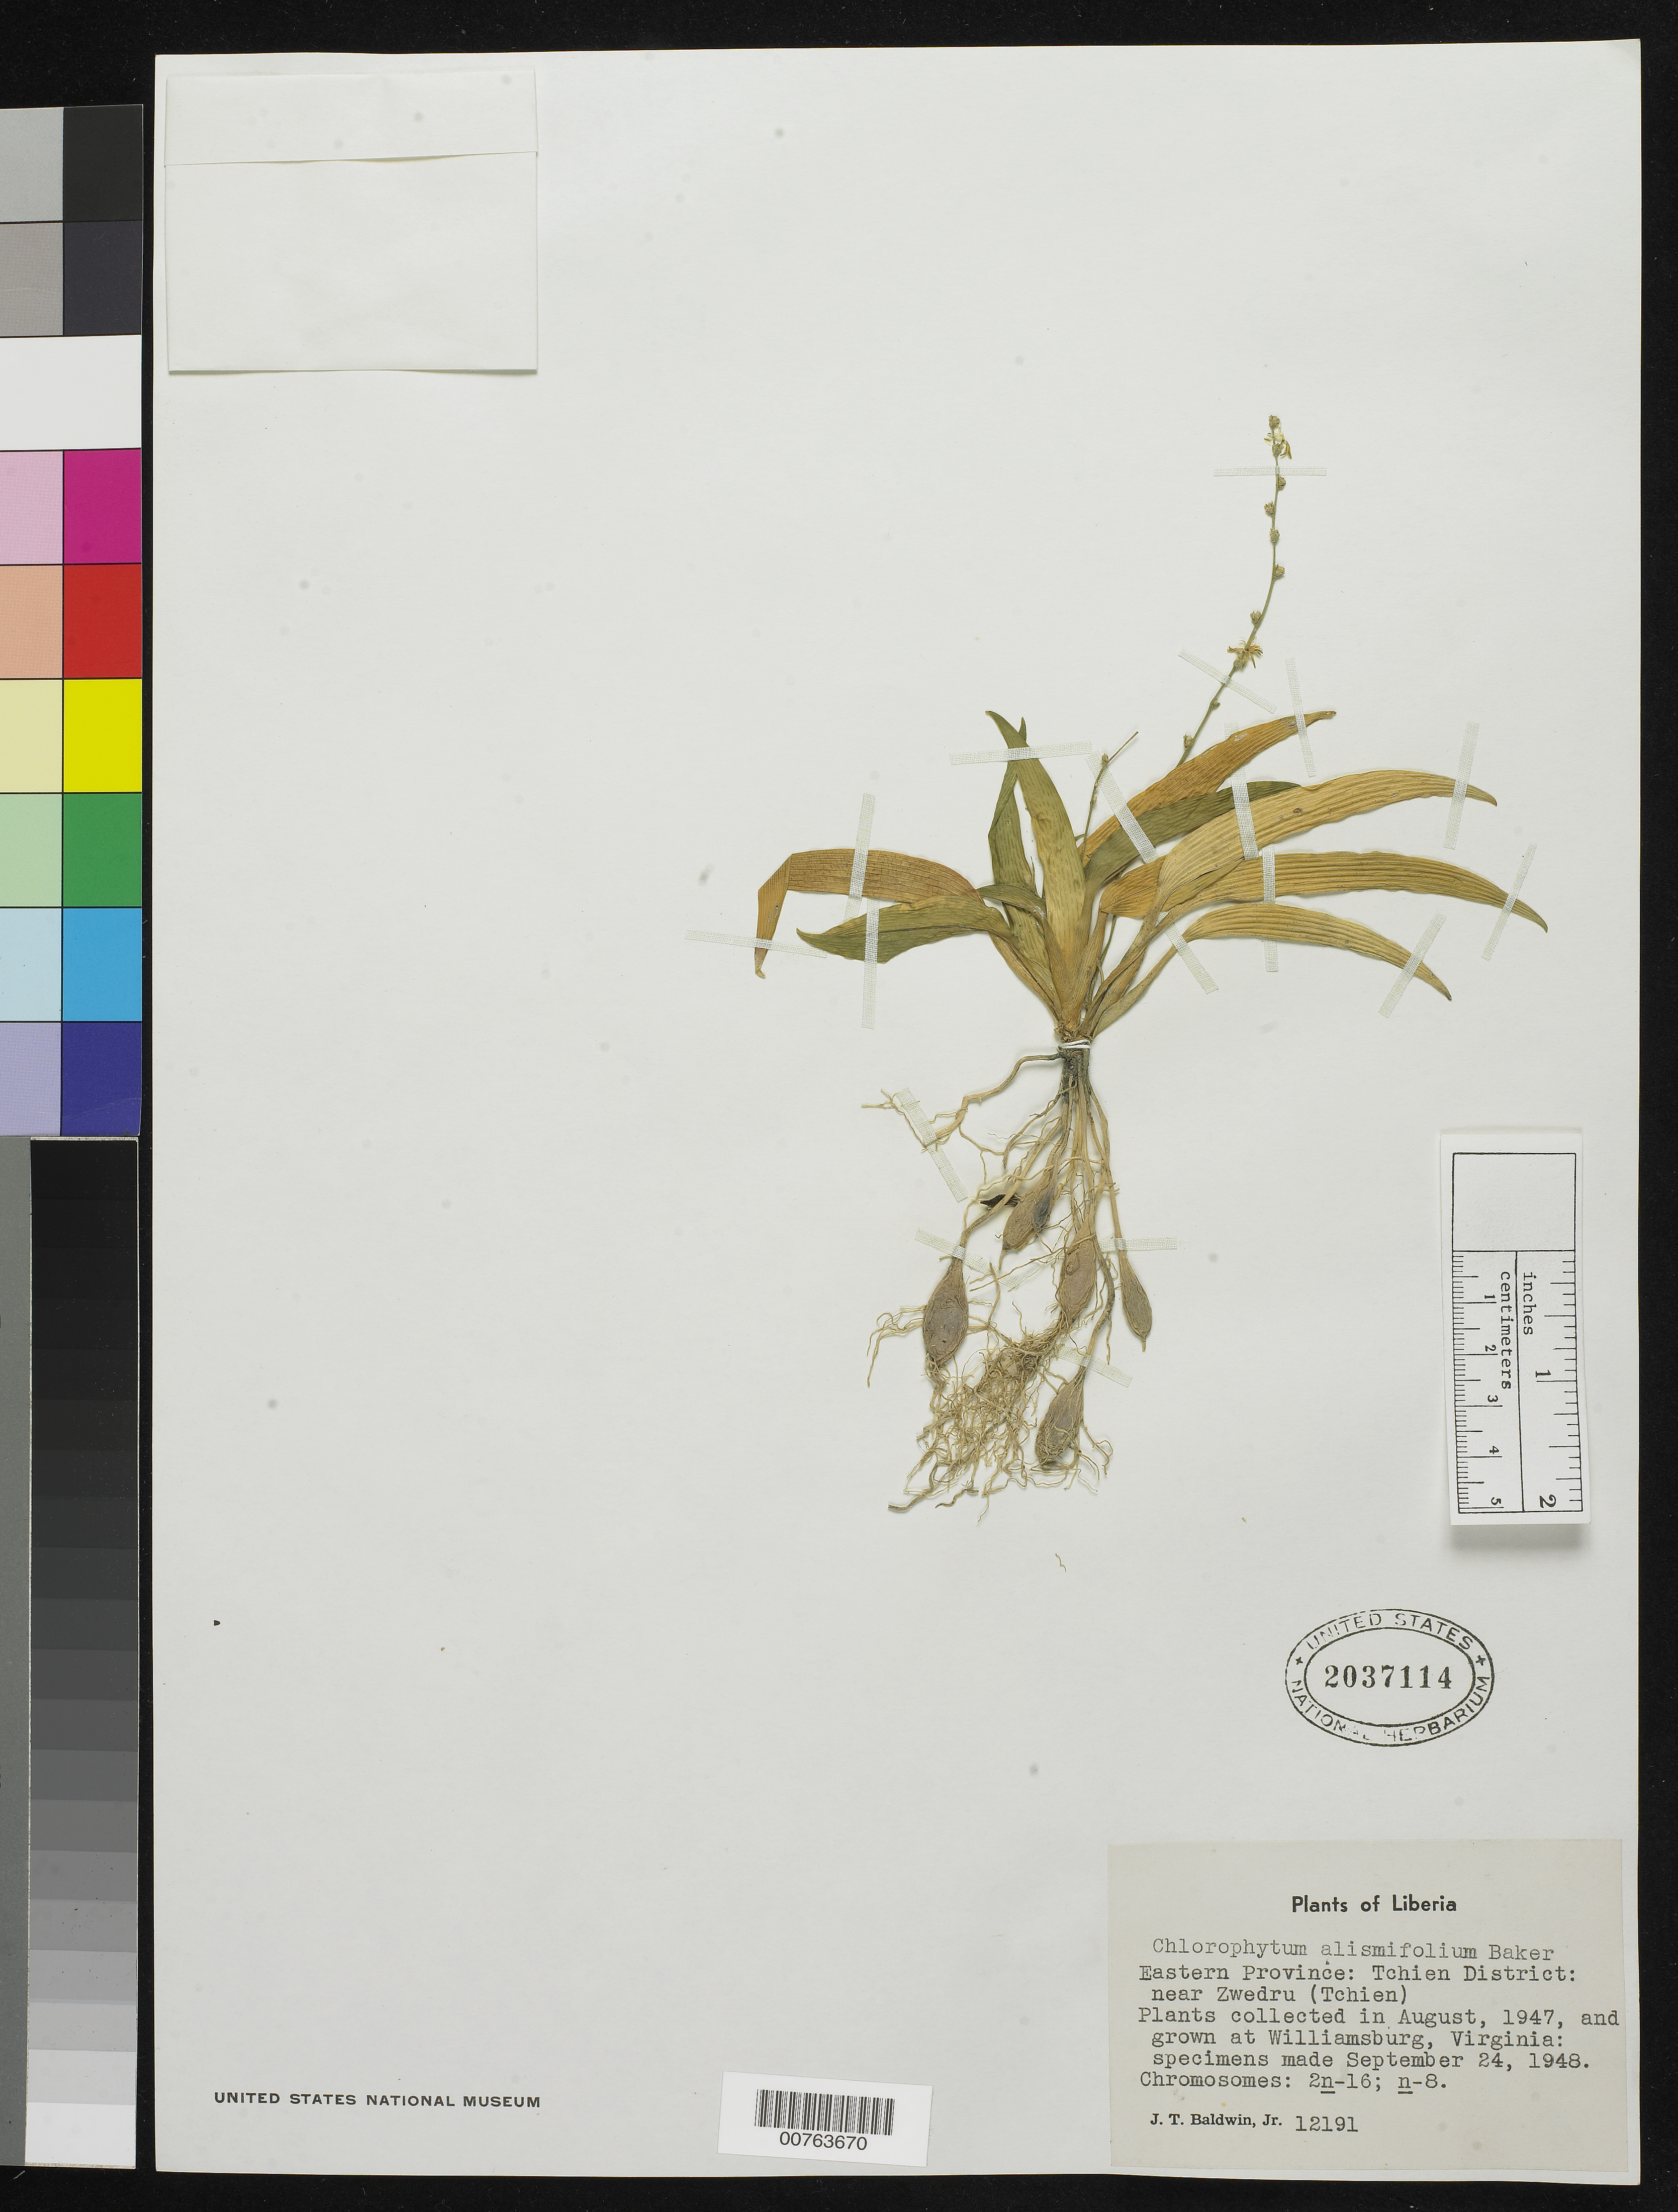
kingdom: Plantae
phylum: Tracheophyta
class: Liliopsida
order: Asparagales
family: Asparagaceae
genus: Chlorophytum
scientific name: Chlorophytum alismifolium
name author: Baker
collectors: J. T. Baldwin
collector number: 12191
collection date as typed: Aug 1947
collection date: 1947-08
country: Liberia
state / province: Grand Gedeh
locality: Eastern Province: Tchien District, near Zwedru (Tchien)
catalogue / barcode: US 2037114